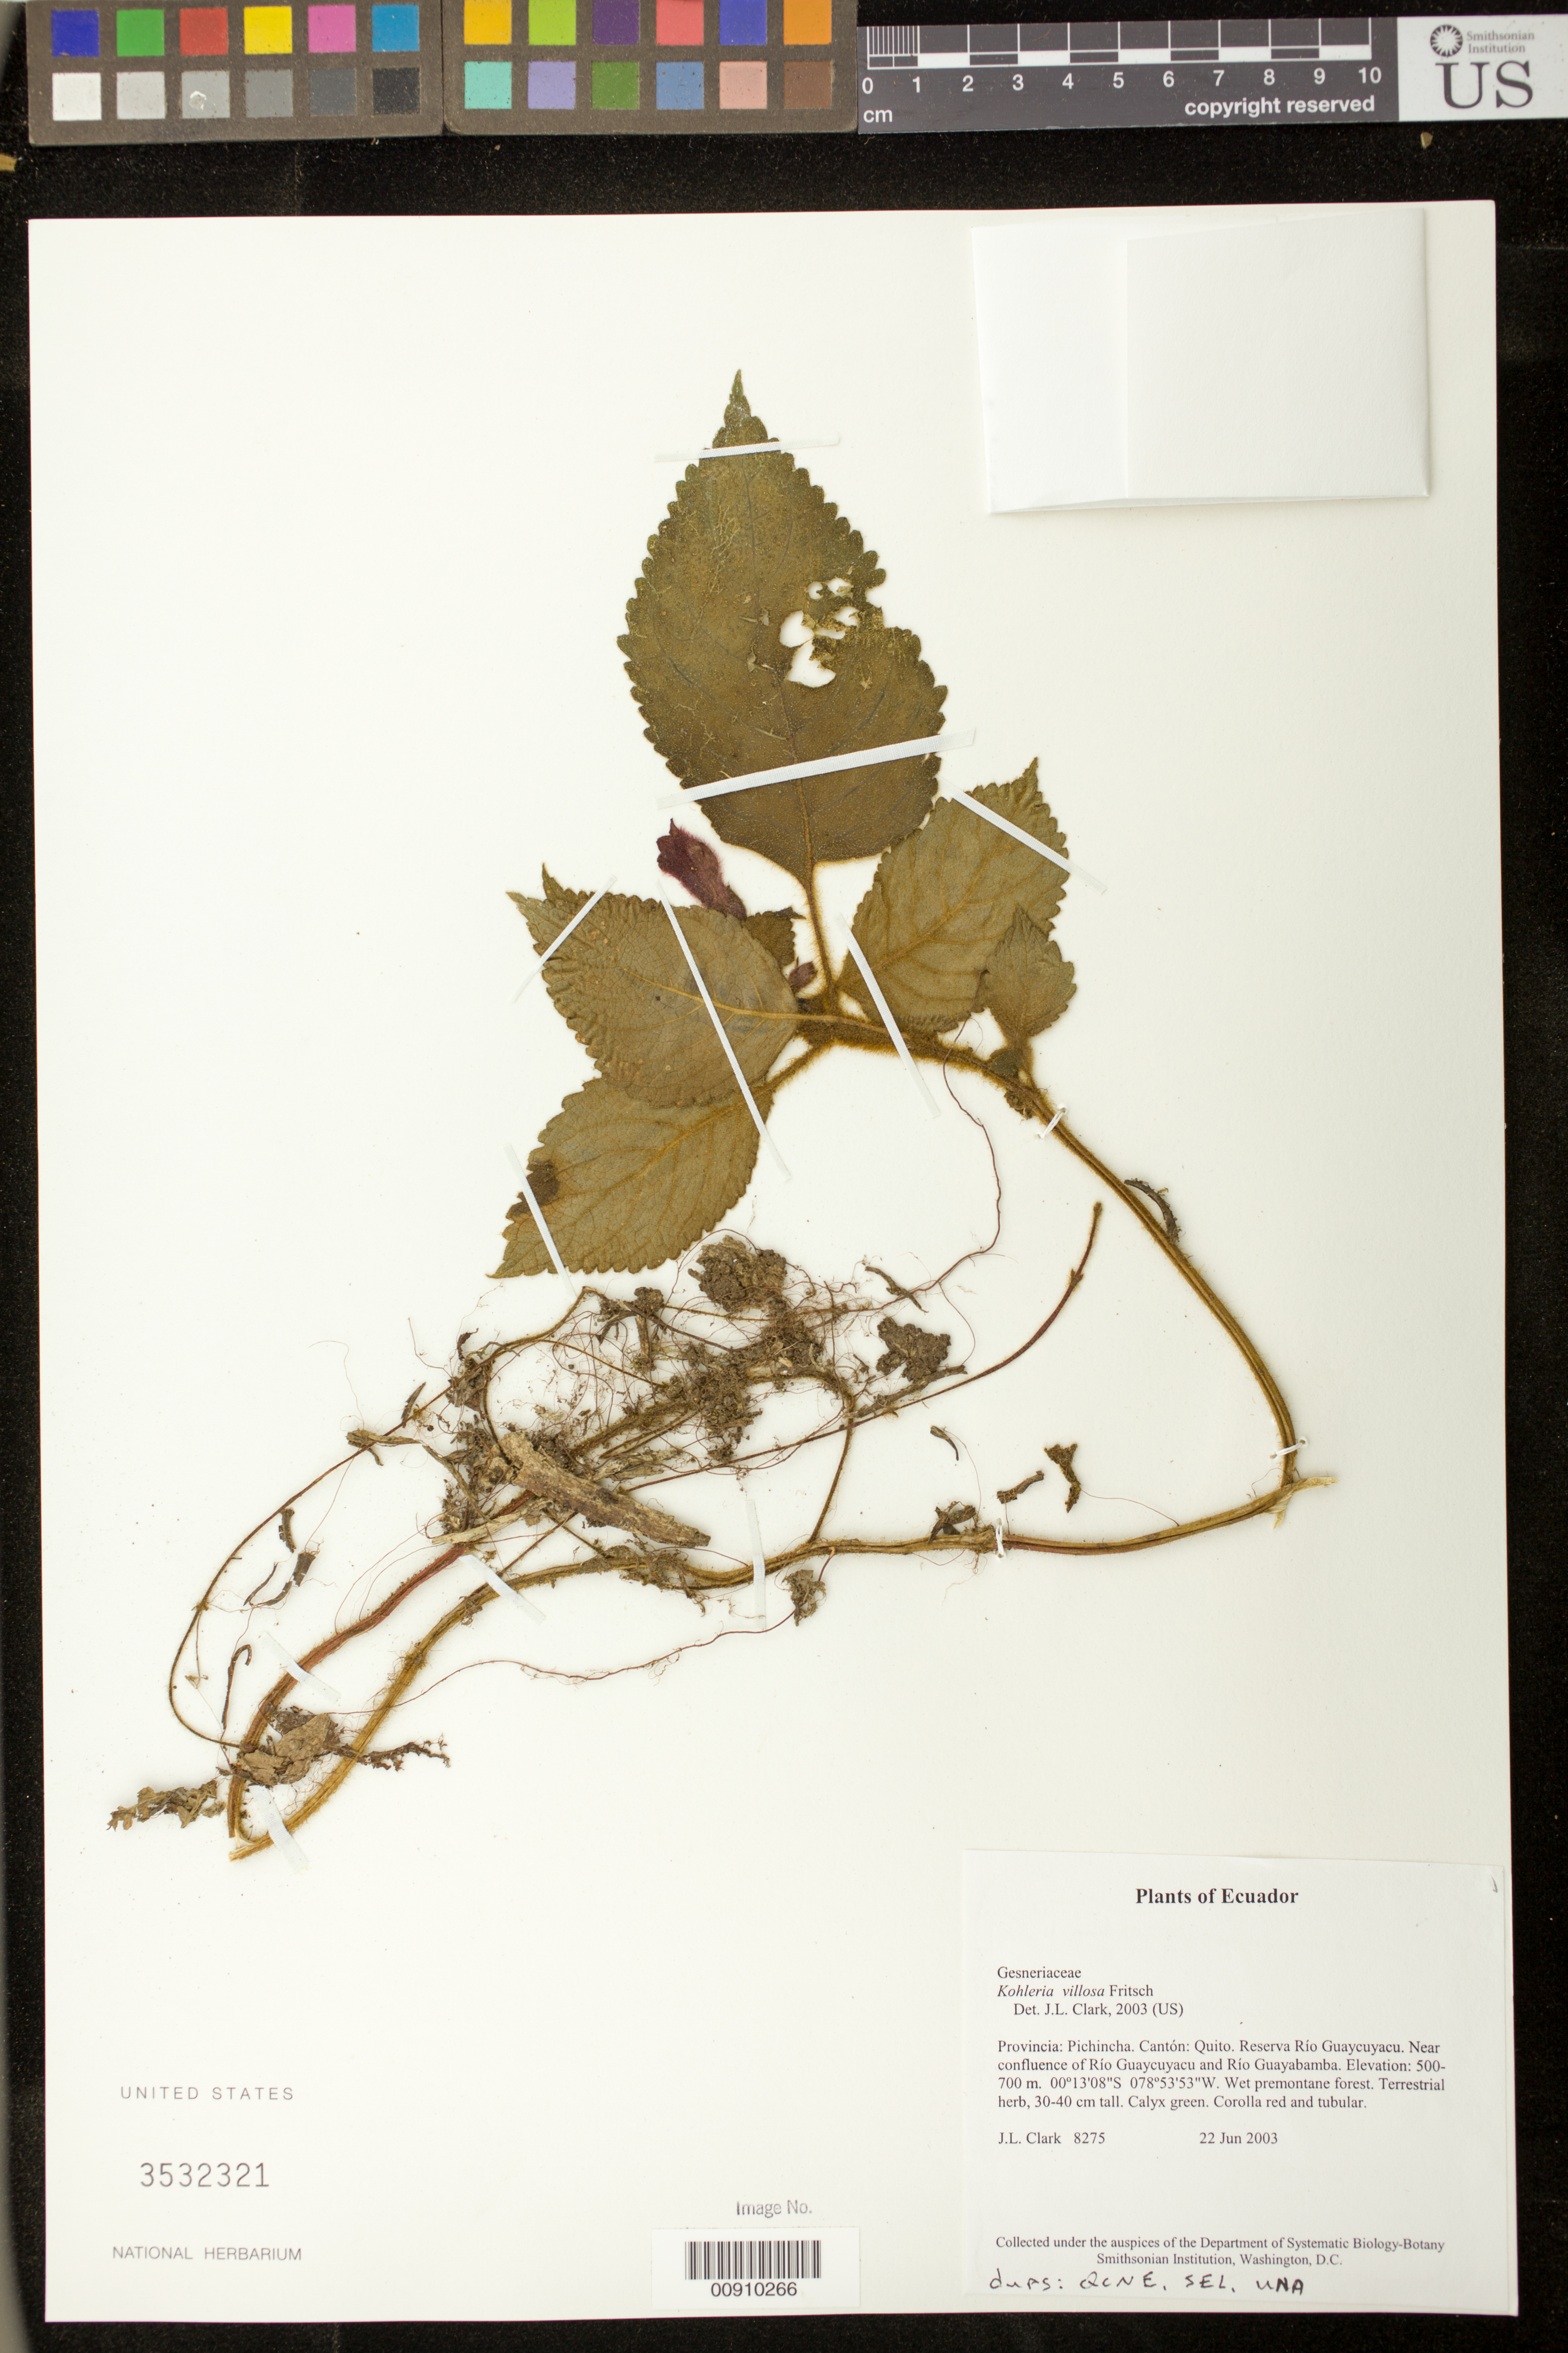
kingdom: Plantae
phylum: Tracheophyta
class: Magnoliopsida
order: Lamiales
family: Gesneriaceae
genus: Kohleria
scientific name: Kohleria villosa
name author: (Fritsch) Wiehler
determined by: Clark, J. L., (SEL), The Marie Selby Botanical Garden (UNITED STATES)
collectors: J. L. Clark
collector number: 8275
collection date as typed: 22 Jun 2003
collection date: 2003-06-22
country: Ecuador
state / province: Pichincha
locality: Quito. Reserva Río Guaycuyacu. Near confluence of Río Guaycuyacu and Río Guayabamba.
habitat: Wet premontane forest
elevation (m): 500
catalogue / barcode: US 3532321